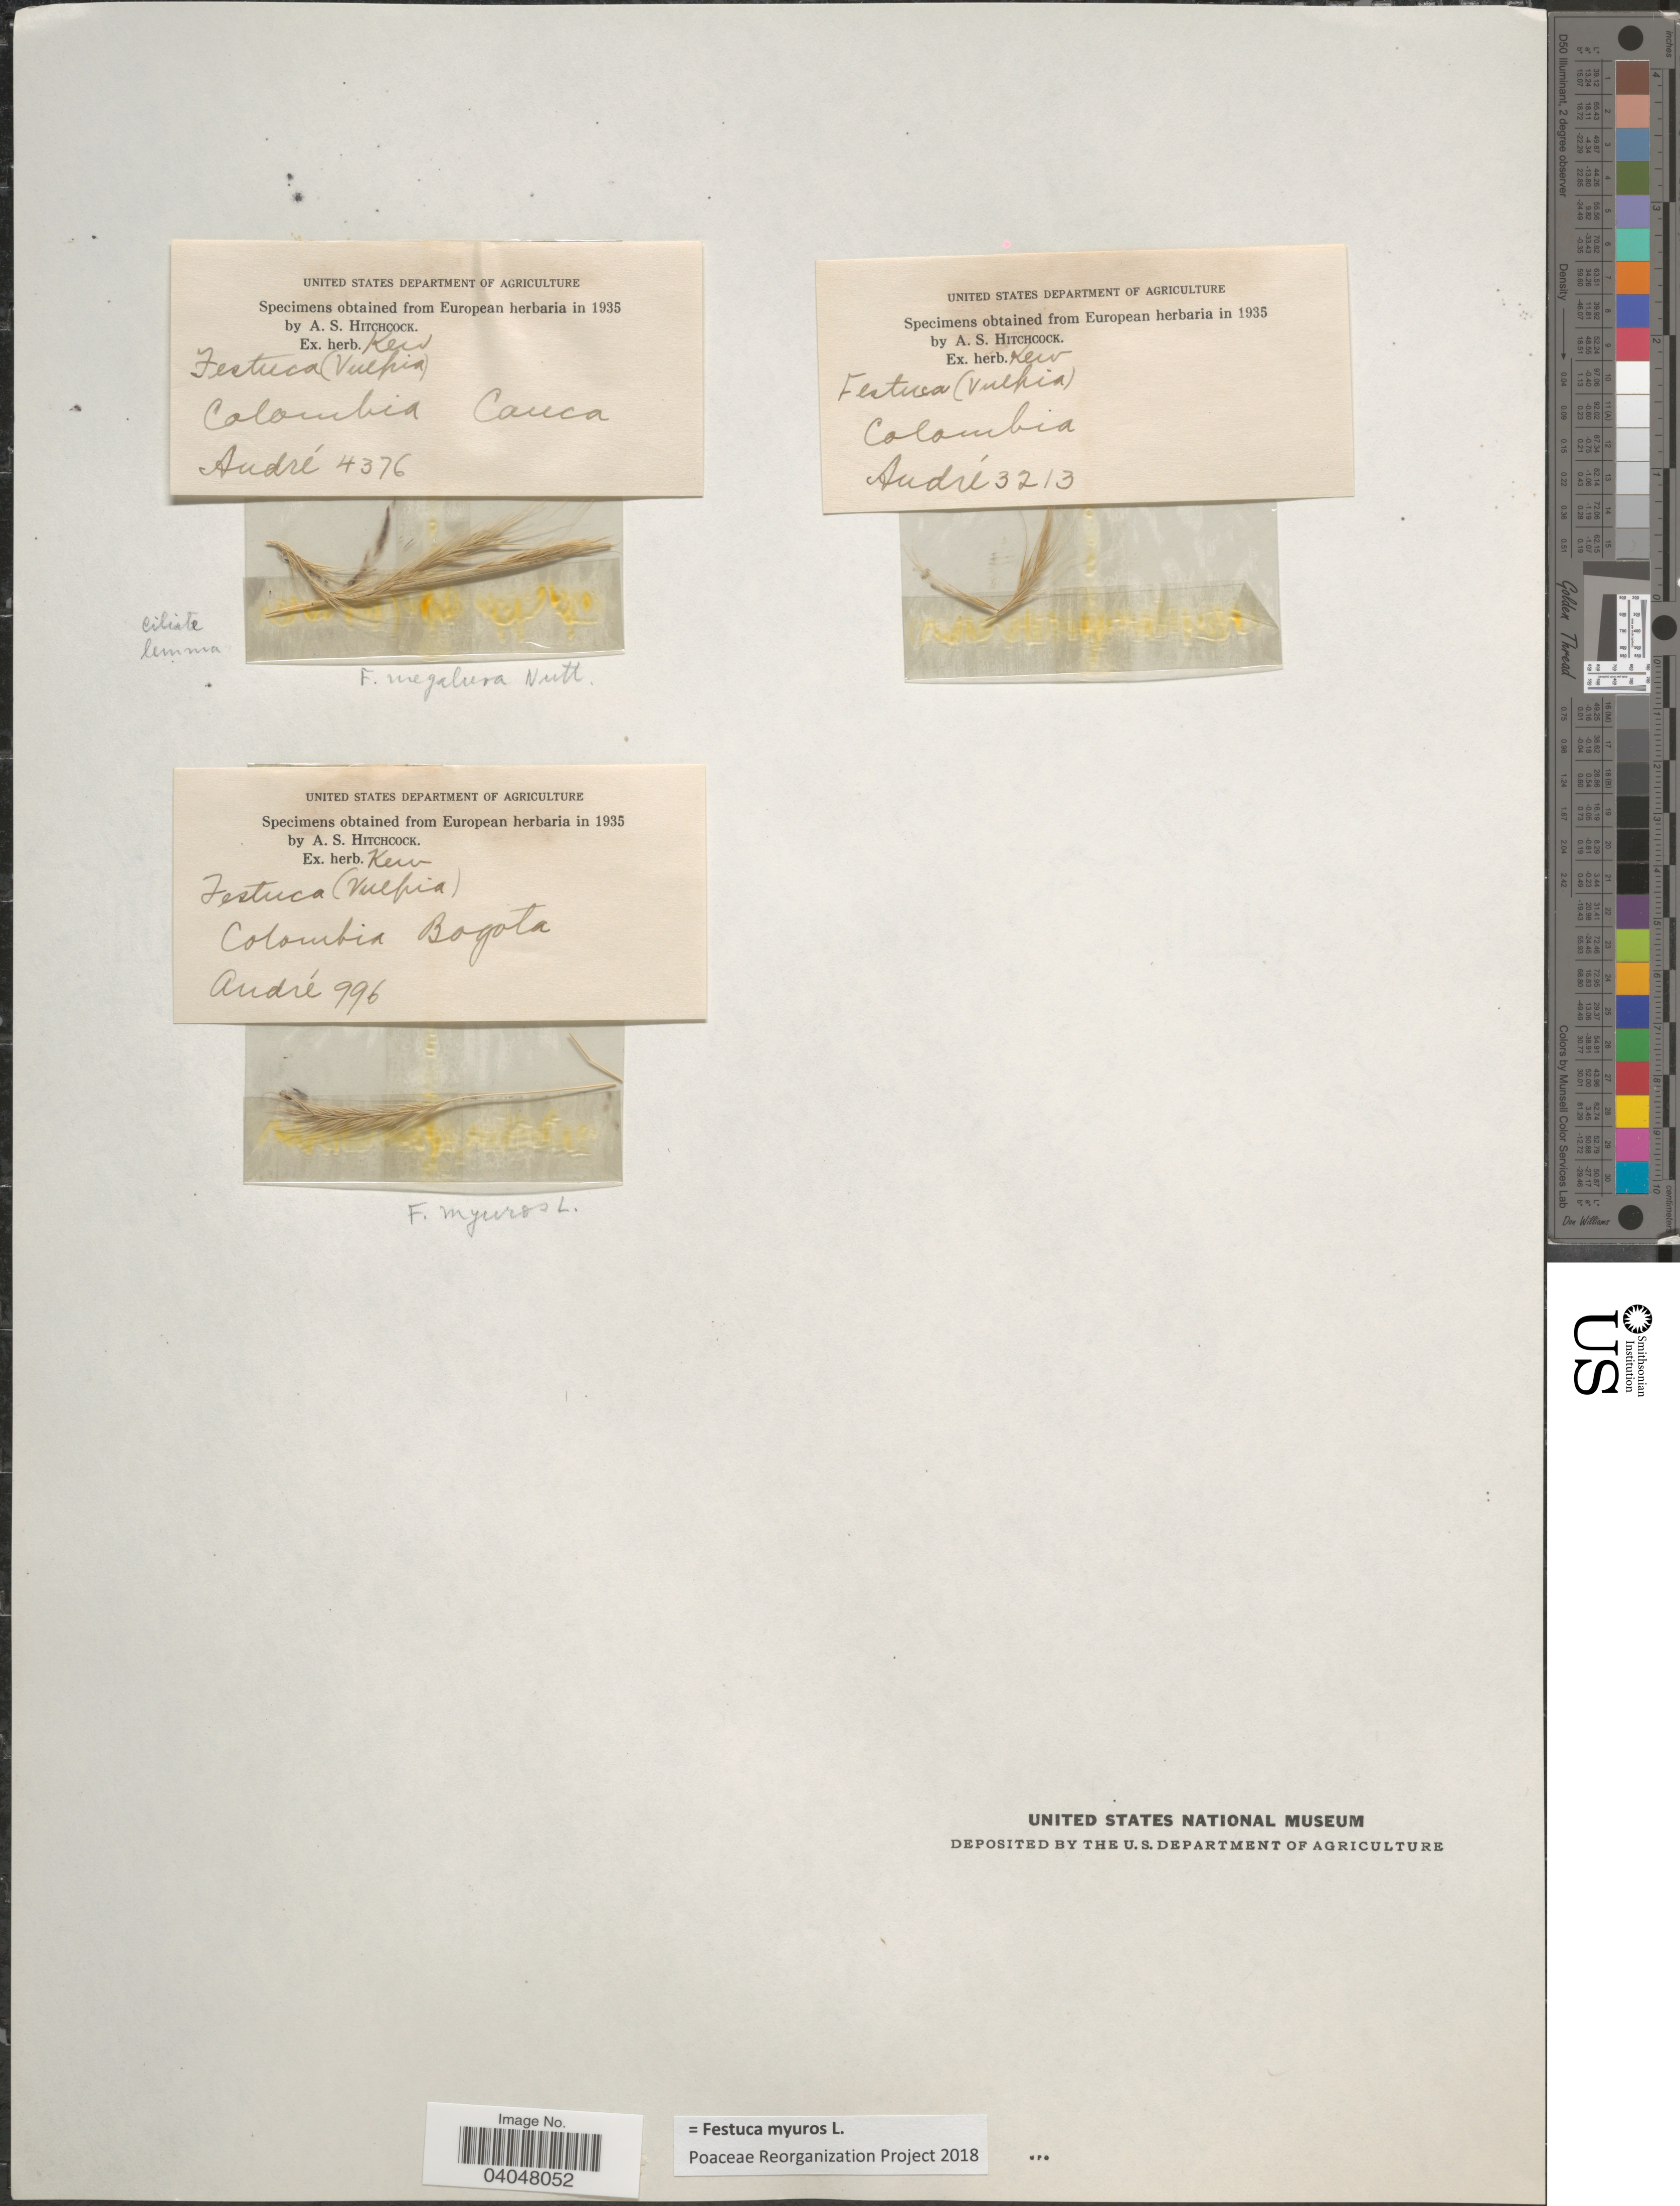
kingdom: Plantae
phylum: Tracheophyta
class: Liliopsida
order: Poales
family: Poaceae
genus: Festuca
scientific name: Festuca myuros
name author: L.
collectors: André, --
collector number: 996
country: Colombia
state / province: Bogota D.C.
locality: Bogota.